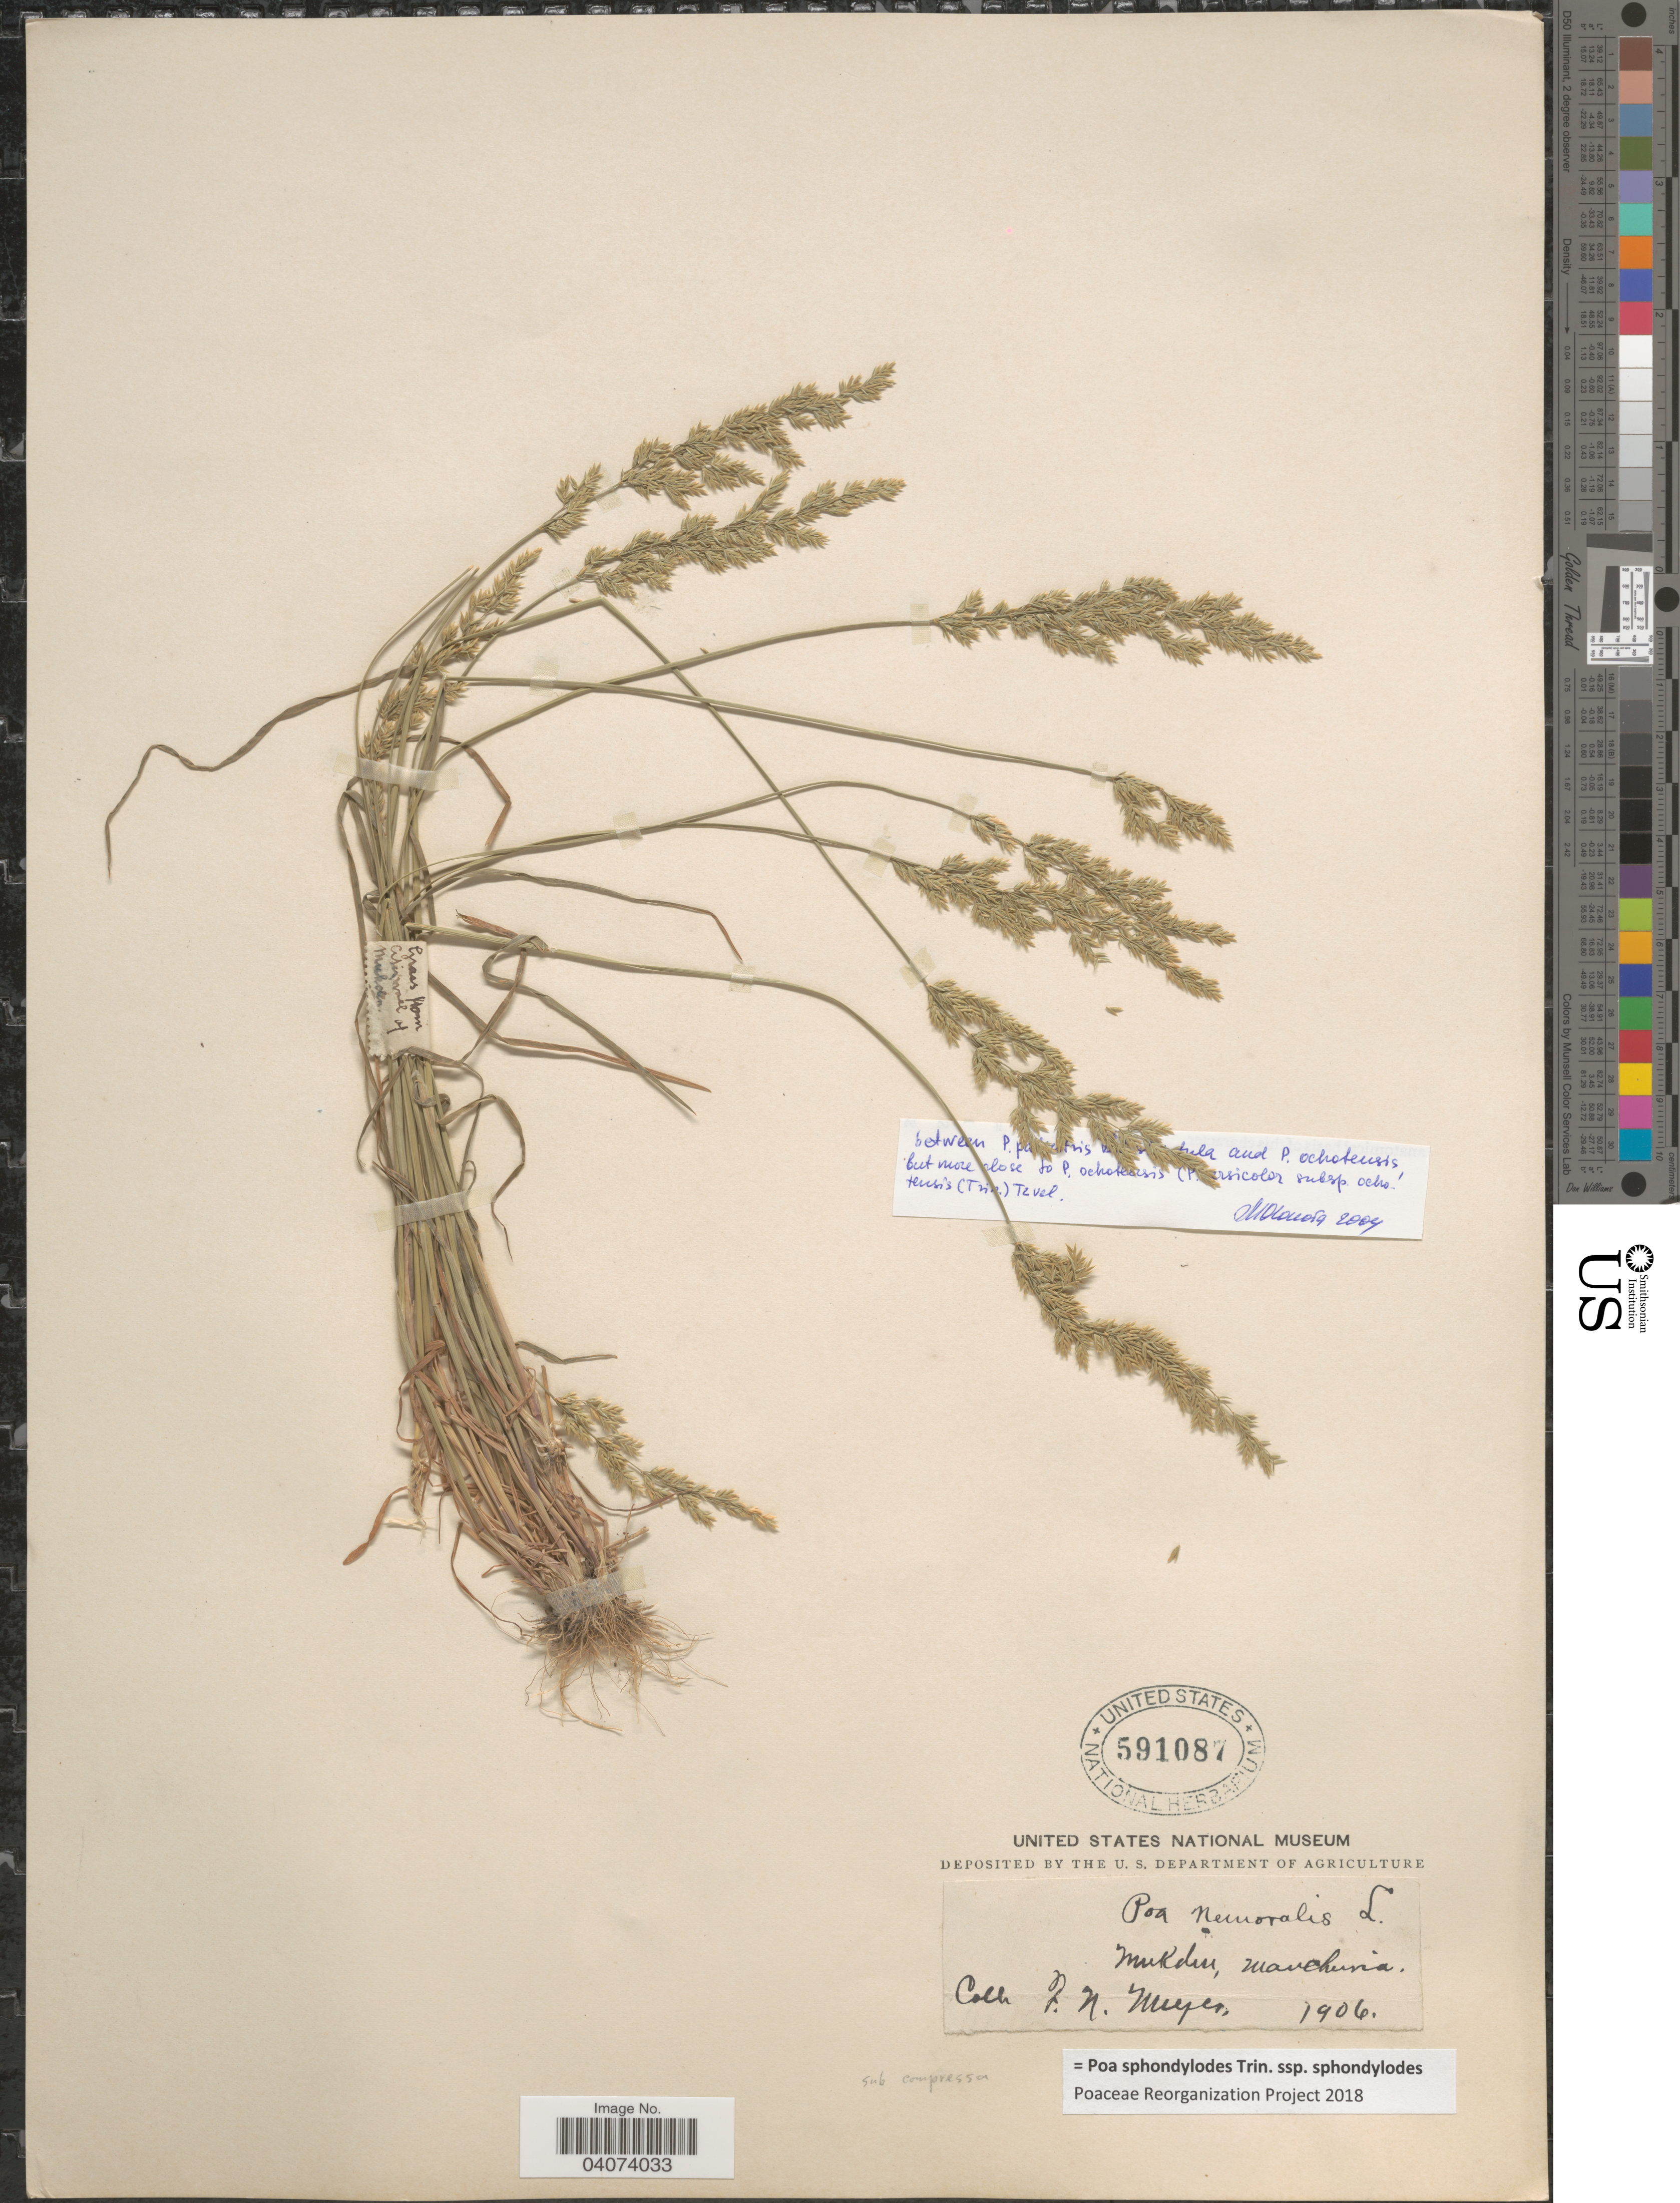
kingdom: Plantae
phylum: Tracheophyta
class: Liliopsida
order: Poales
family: Poaceae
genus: Poa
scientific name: Poa sphondylodes subsp. sphondylodes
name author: Trin.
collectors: F. N. Meyer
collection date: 1906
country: China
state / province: Liaoning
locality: Mukden, Manchuria.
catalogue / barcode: US 591087